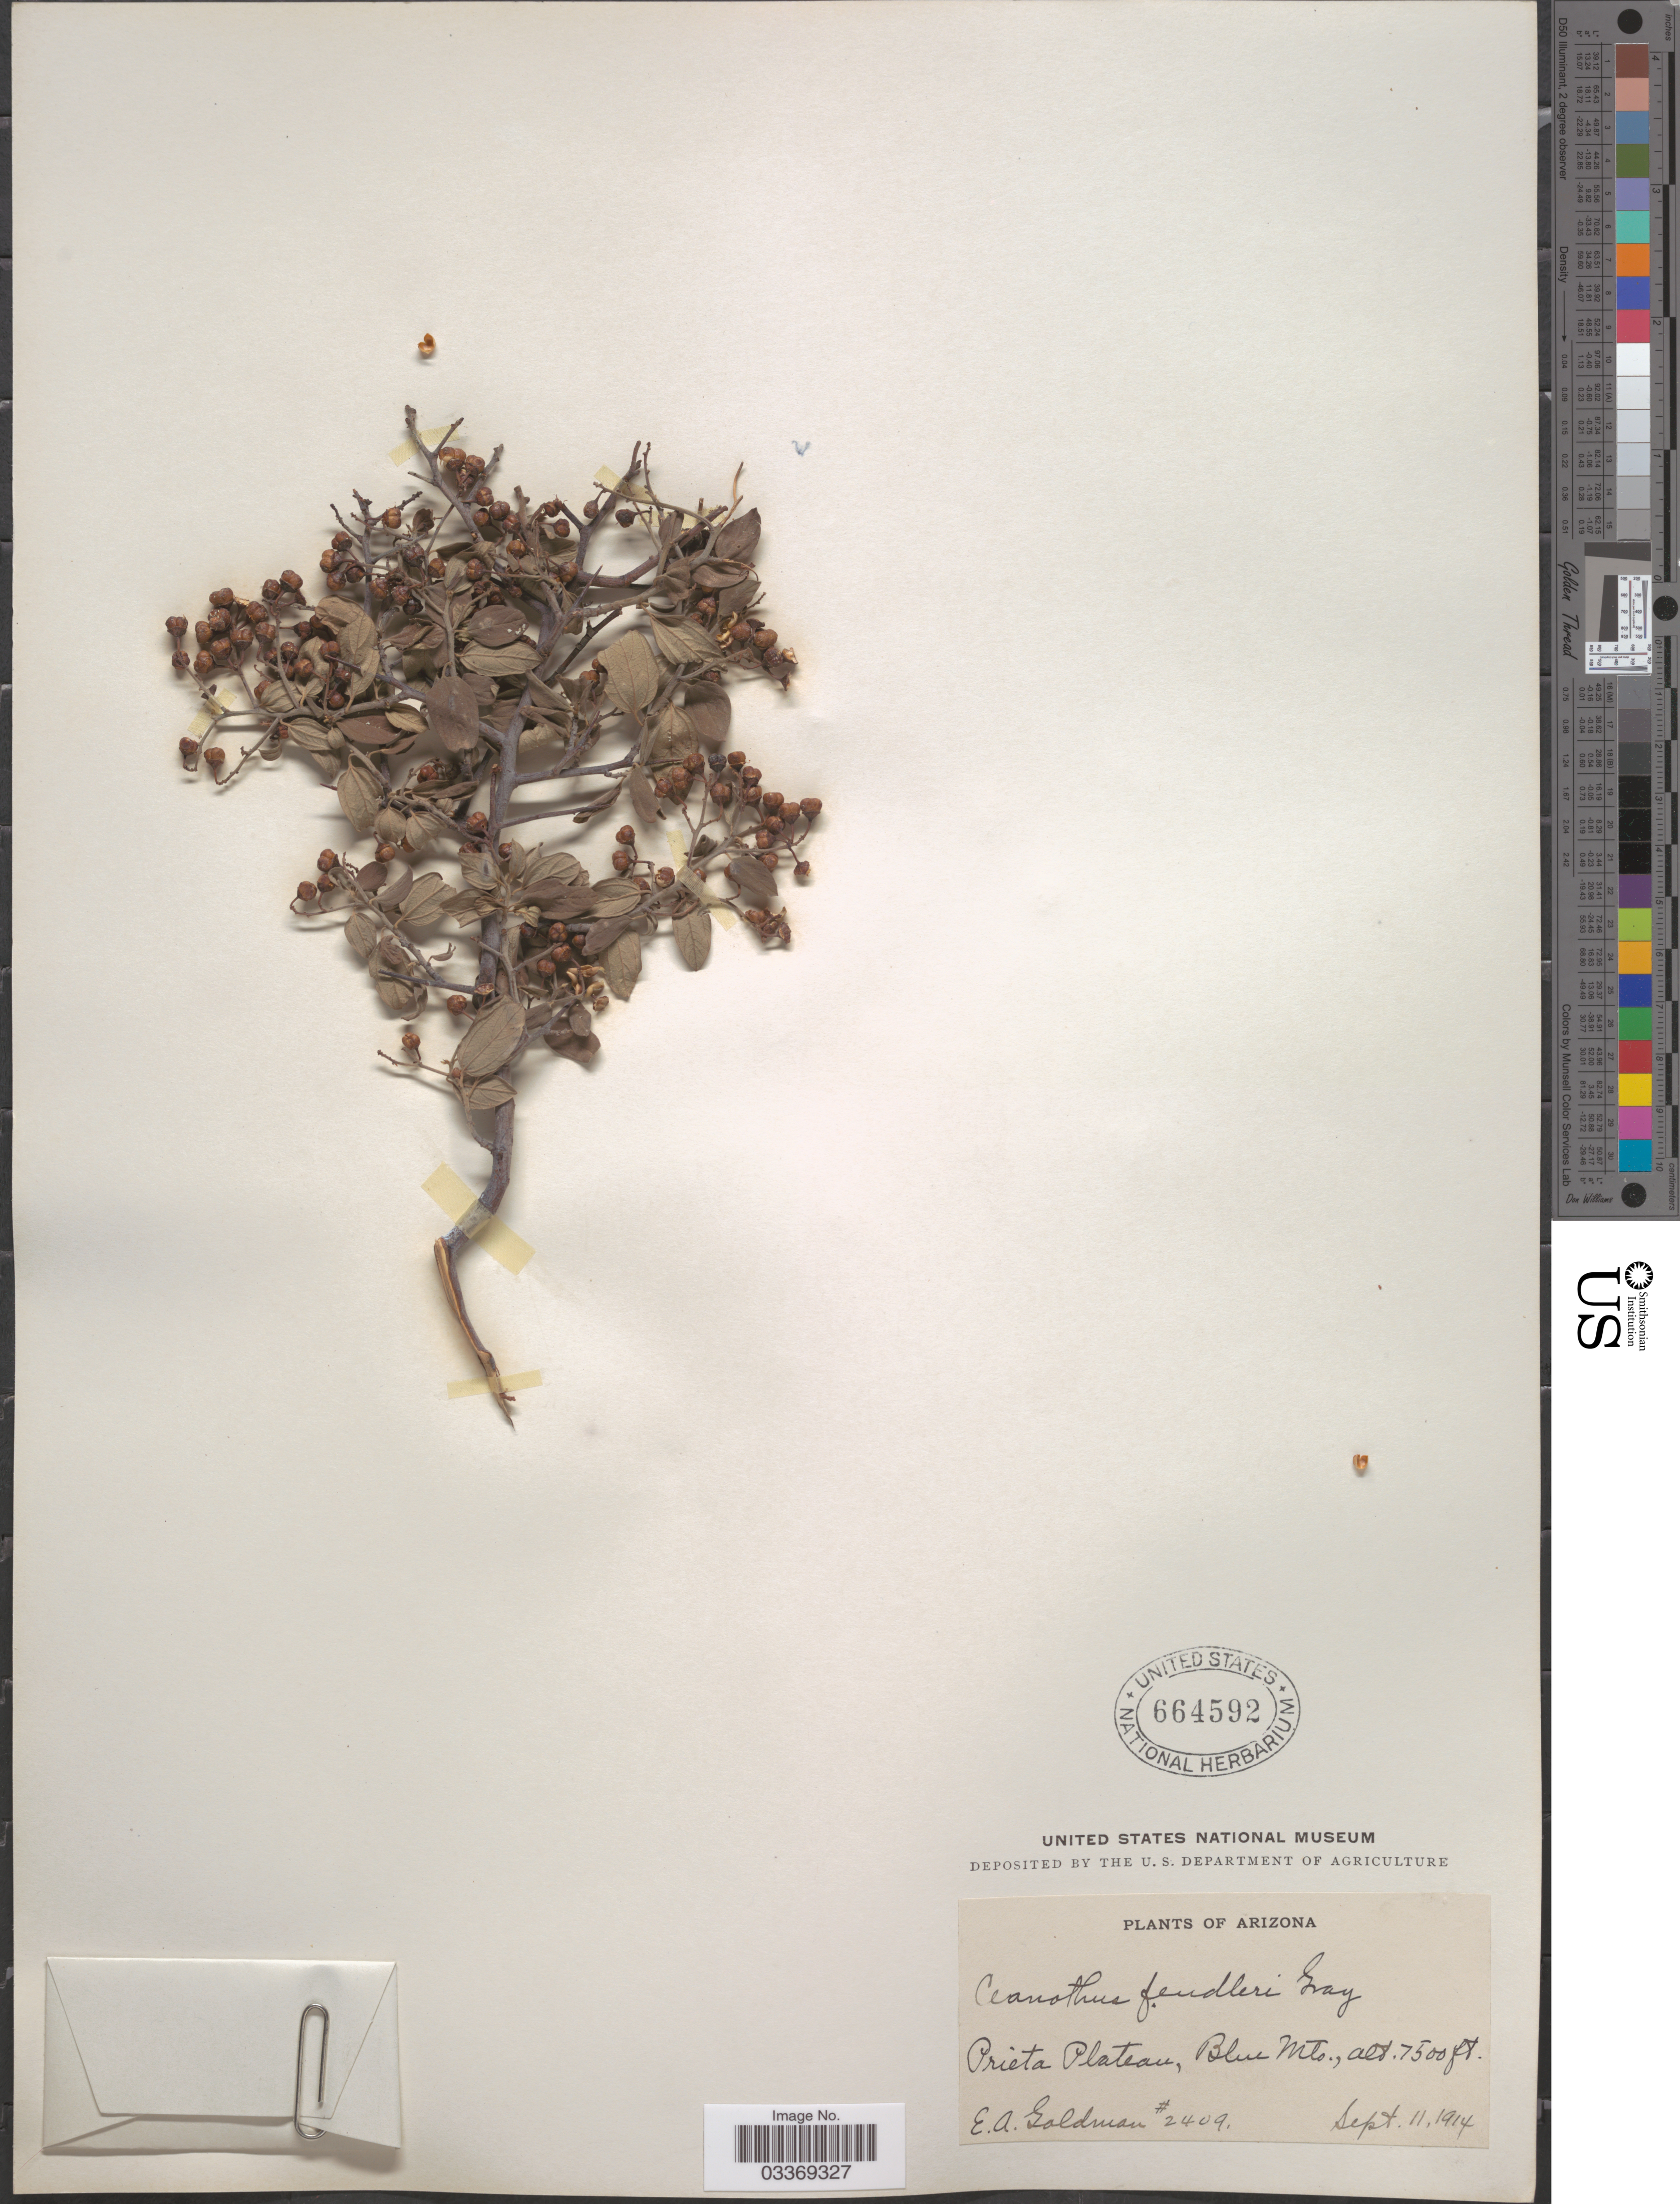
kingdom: Plantae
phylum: Tracheophyta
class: Magnoliopsida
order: Rosales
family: Rhamnaceae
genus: Ceanothus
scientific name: Ceanothus fendleri var. venosus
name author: (A. Gray) Trel.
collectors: E. A. Goldman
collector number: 2409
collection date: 1914-09-11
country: United States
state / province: Arizona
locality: Prieta Plateau, Blue Mts.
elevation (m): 2286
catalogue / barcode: US 664592